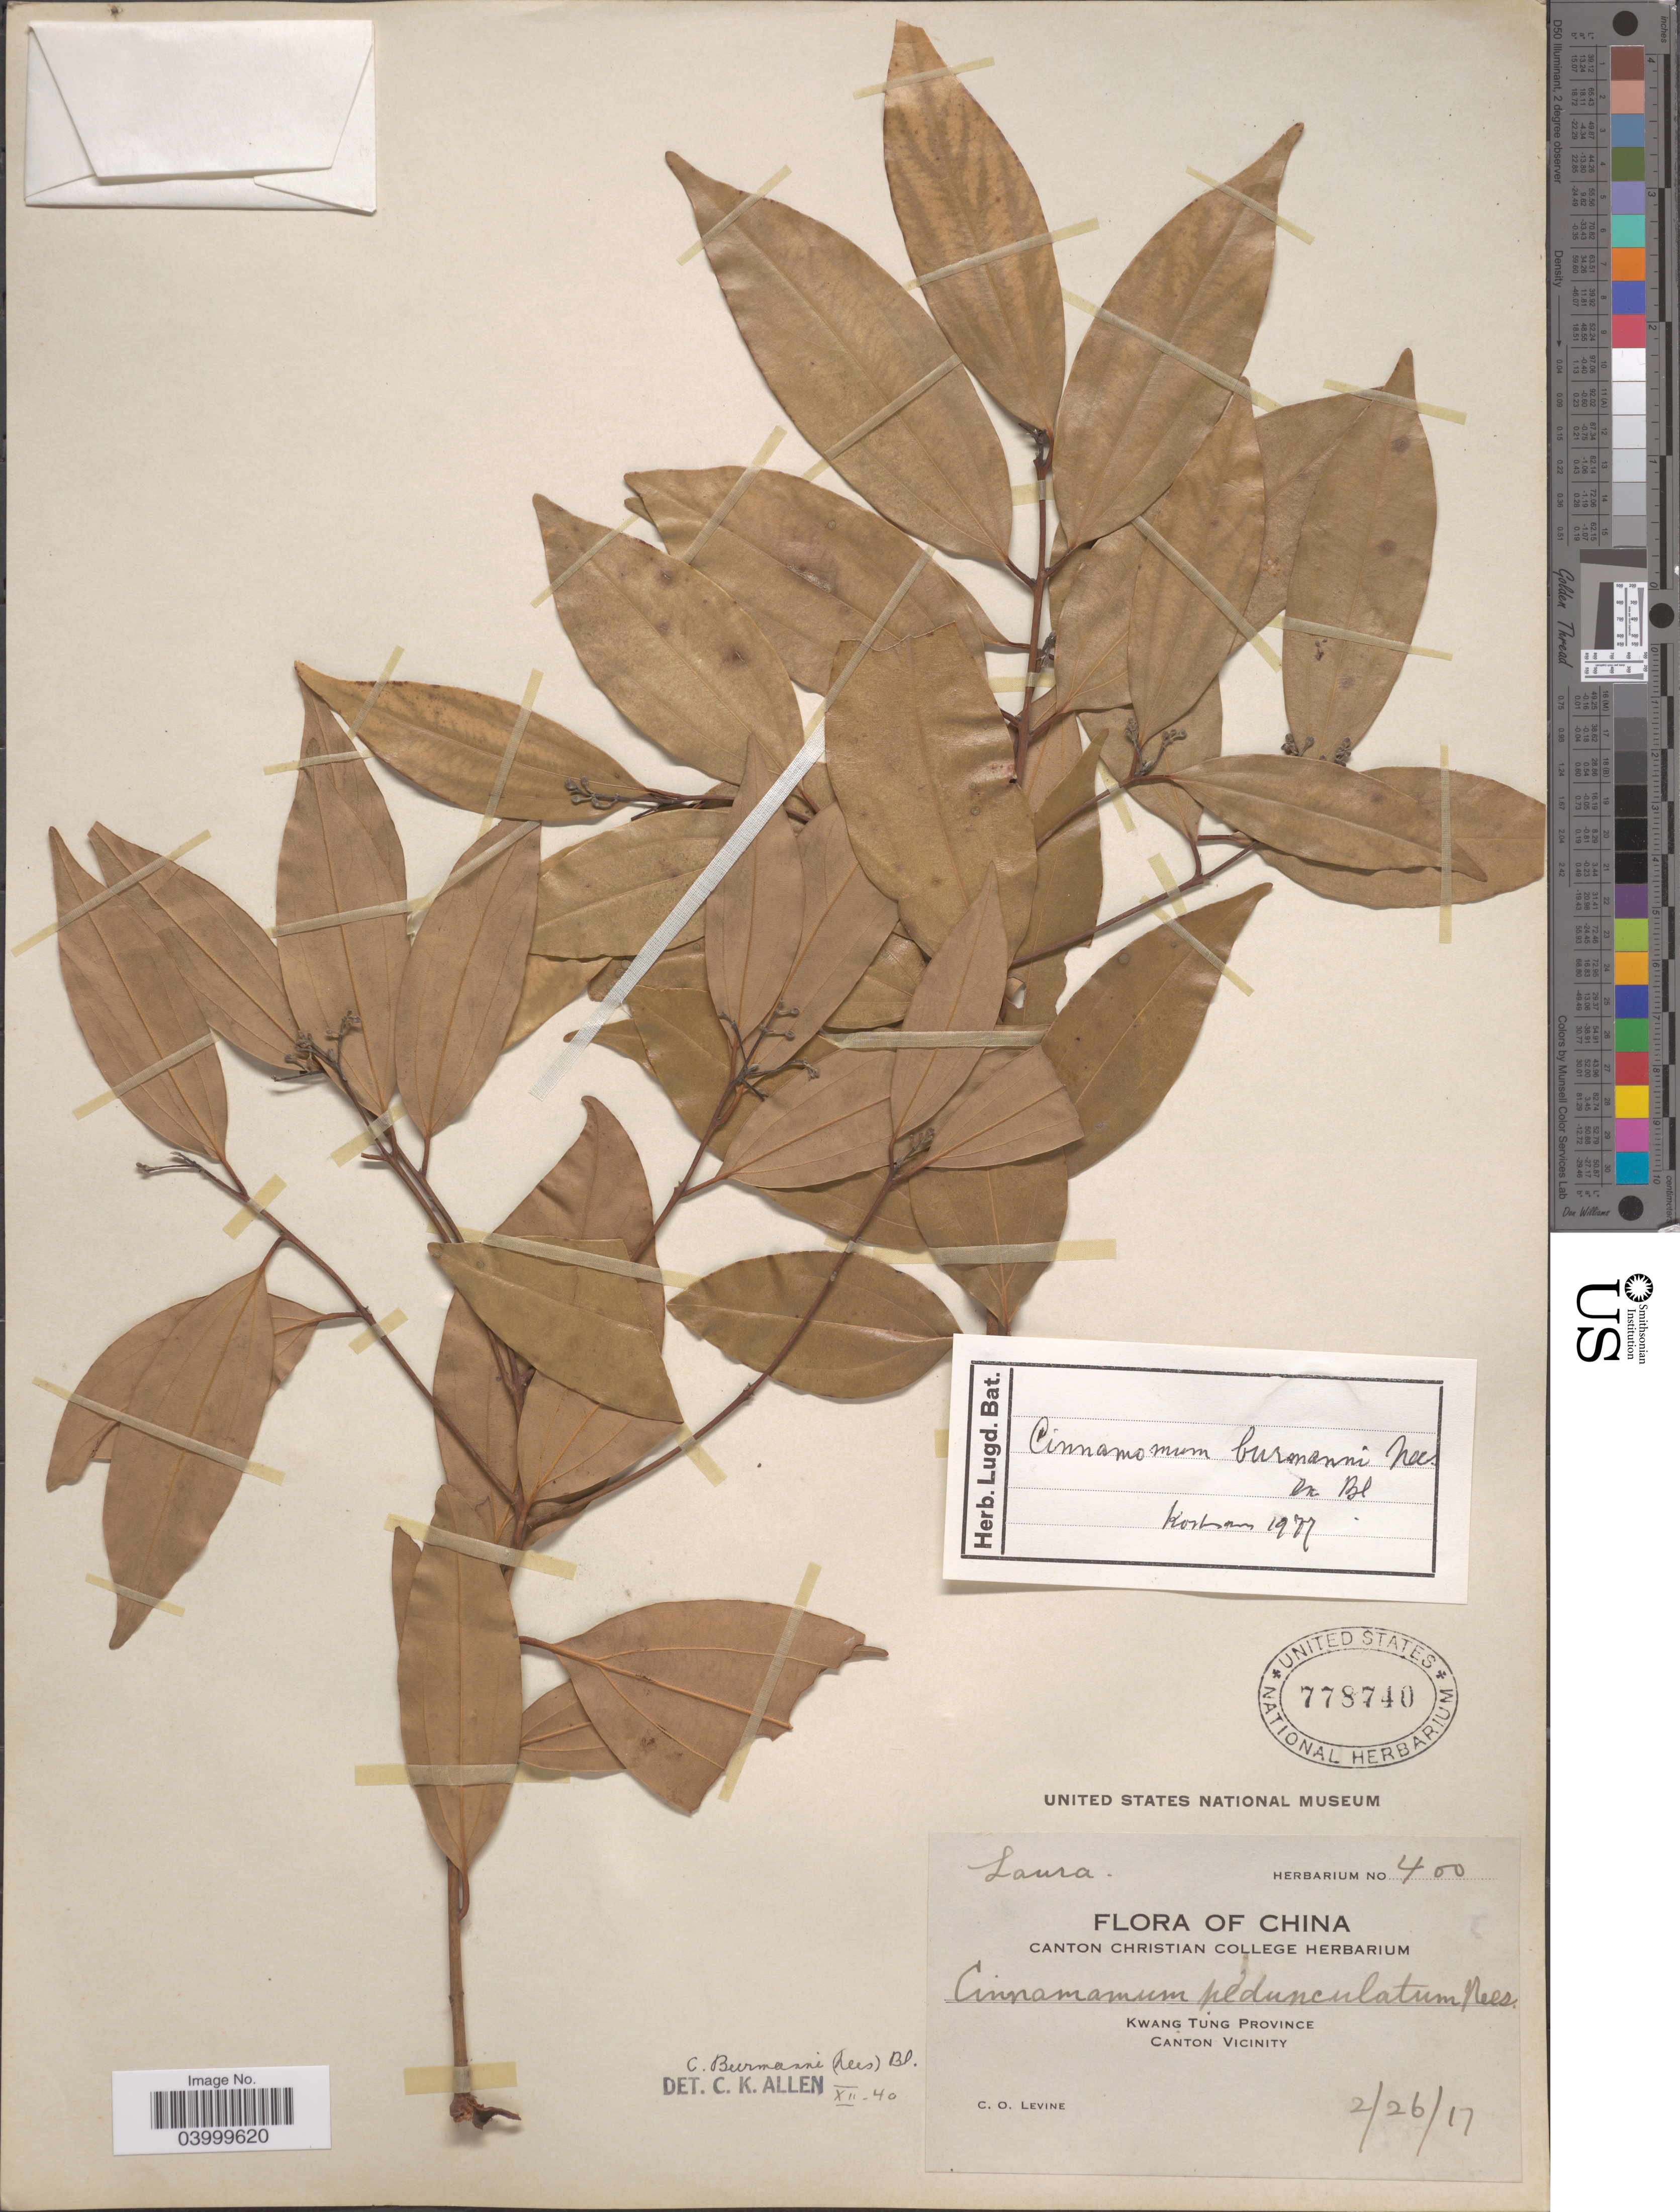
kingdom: Plantae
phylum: Tracheophyta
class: Magnoliopsida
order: Laurales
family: Lauraceae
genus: Cinnamomum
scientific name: Cinnamomum burmannii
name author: (Nees & T. Nees) Blume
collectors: C. O. Levine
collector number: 400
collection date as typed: Transcribed d/m/y: 26/2/17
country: China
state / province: Guangdong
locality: Kwang Tung Province. Canton Vicinity.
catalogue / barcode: US 778740